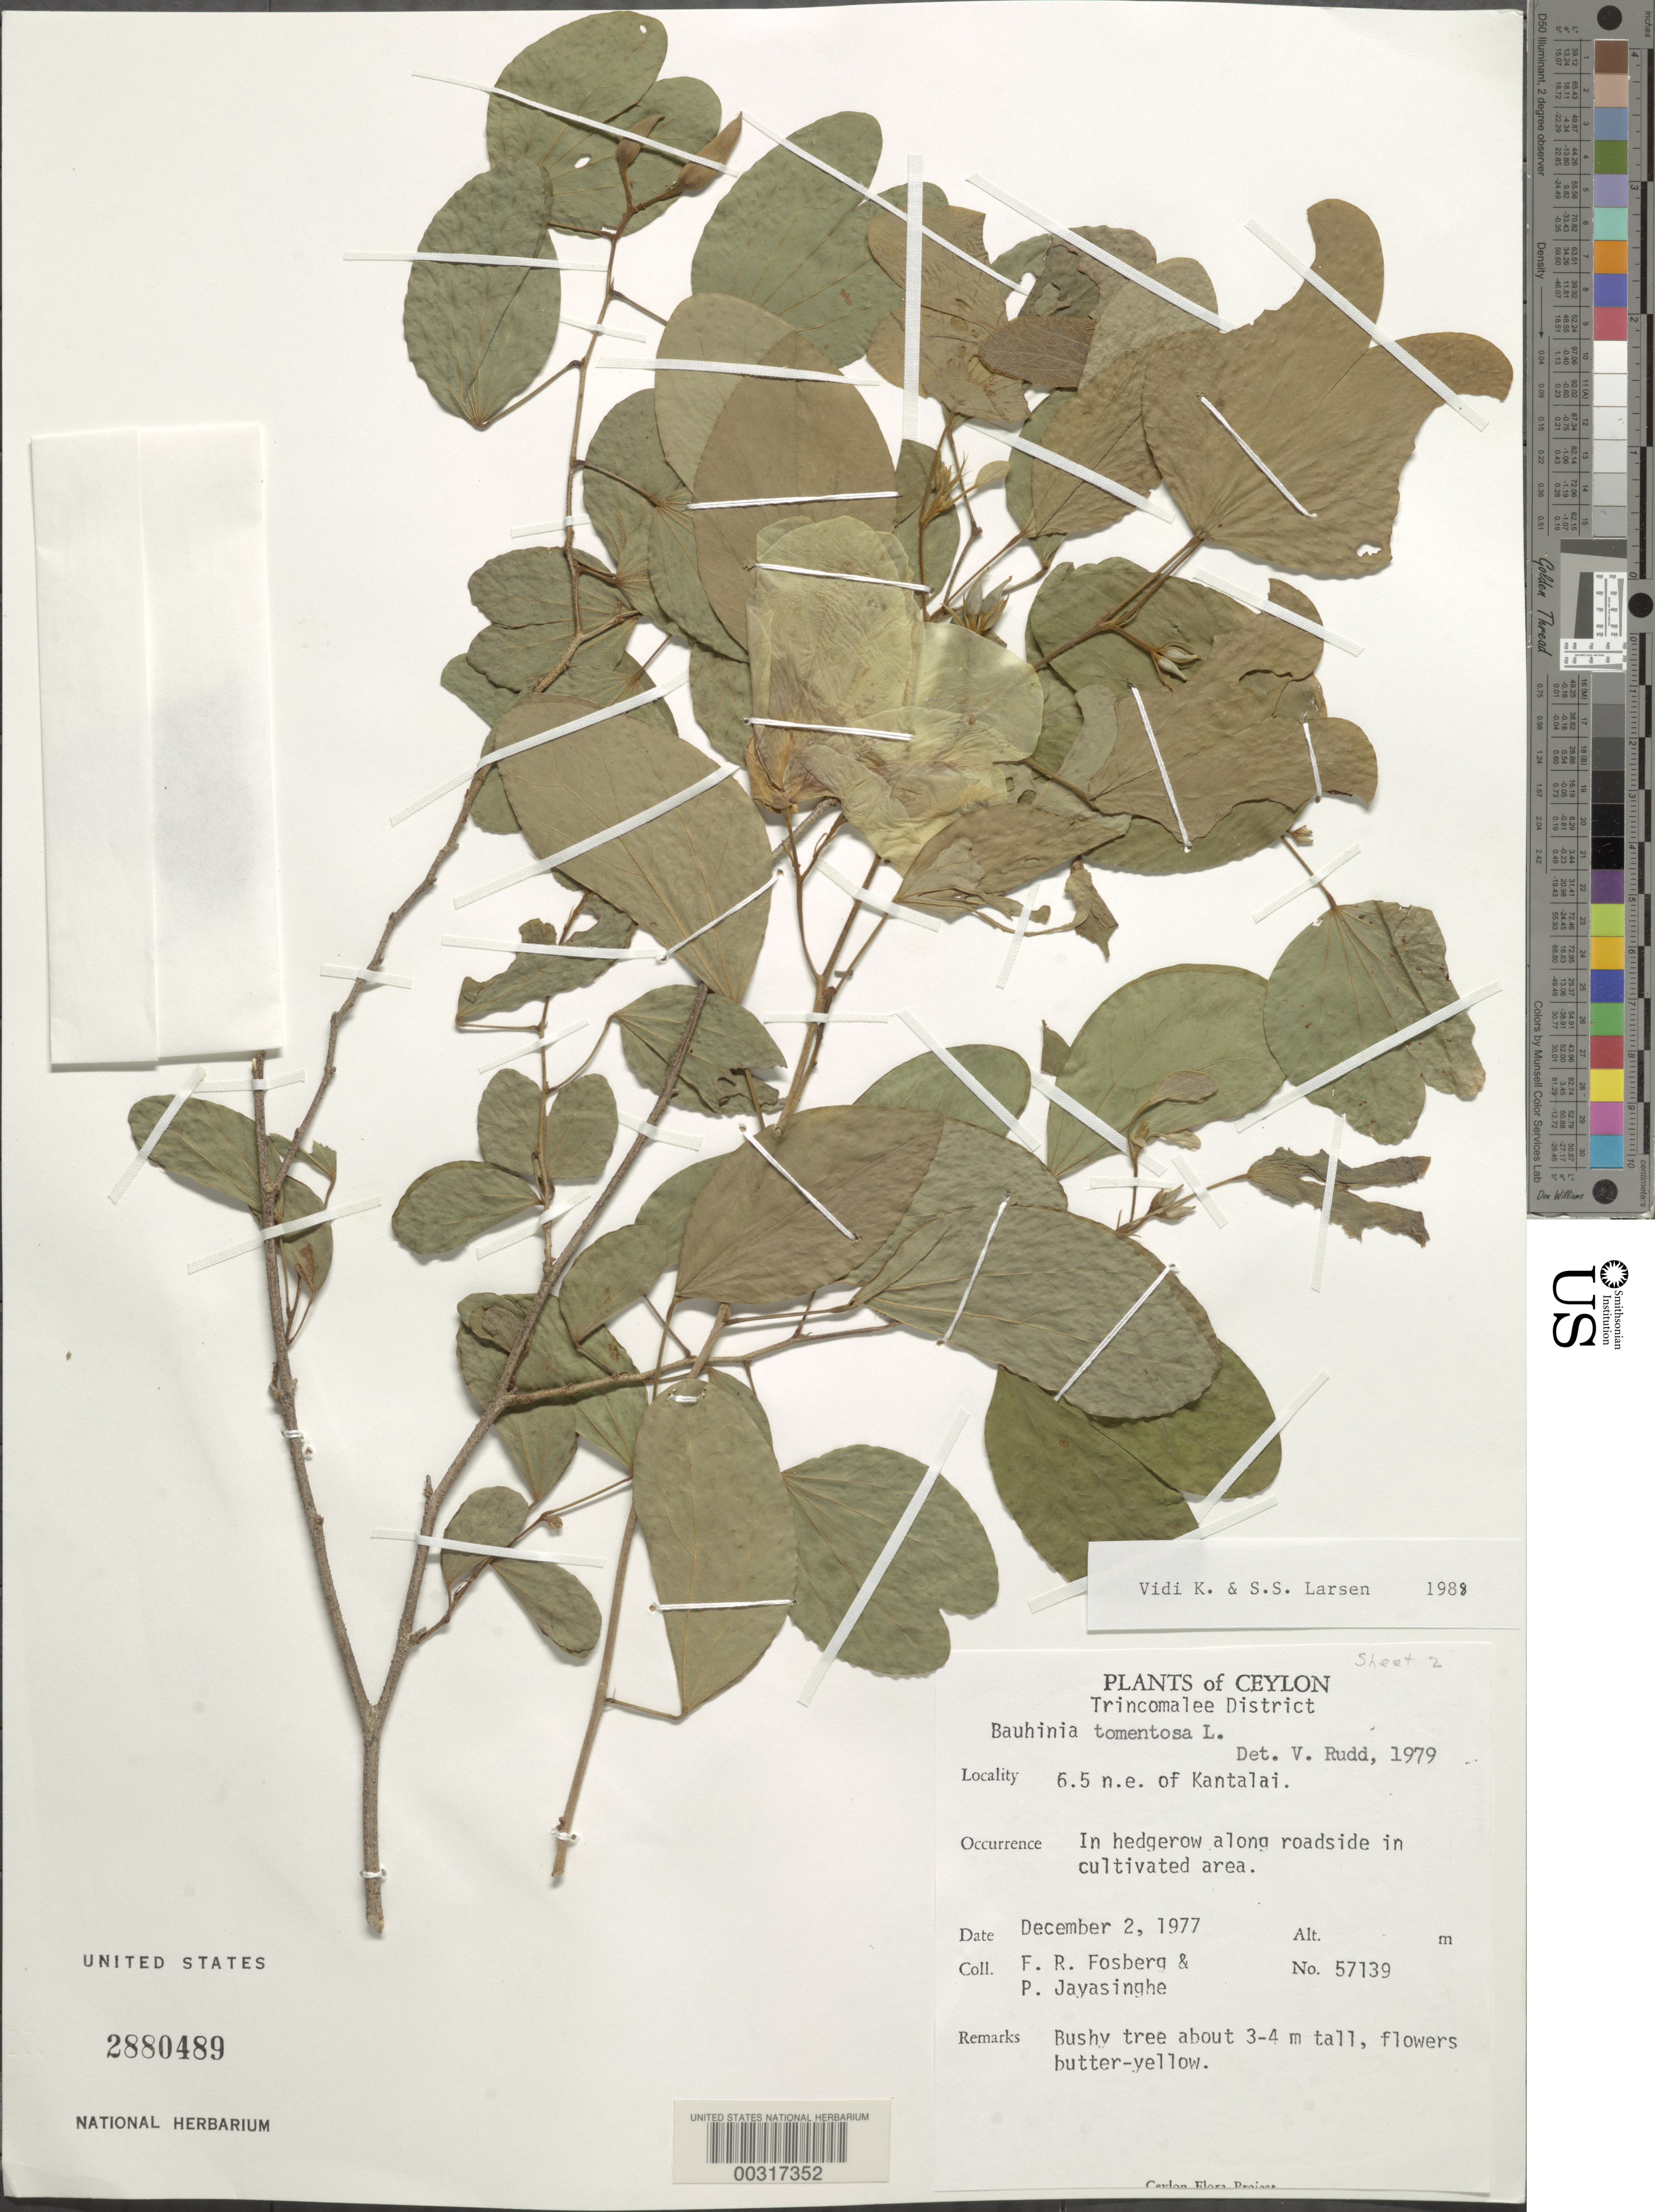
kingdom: Plantae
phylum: Tracheophyta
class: Magnoliopsida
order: Fabales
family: Fabaceae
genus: Bauhinia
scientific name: Bauhinia tomentosa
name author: L.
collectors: F. R. Fosberg & P. Jayasinghe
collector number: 57139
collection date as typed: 02 Dec 1977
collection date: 1977-12-02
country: Sri Lanka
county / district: Trincomalee Dist.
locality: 6.5 ne of kantalai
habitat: In headgerow along roadside in cultivated area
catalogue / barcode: US 2880489